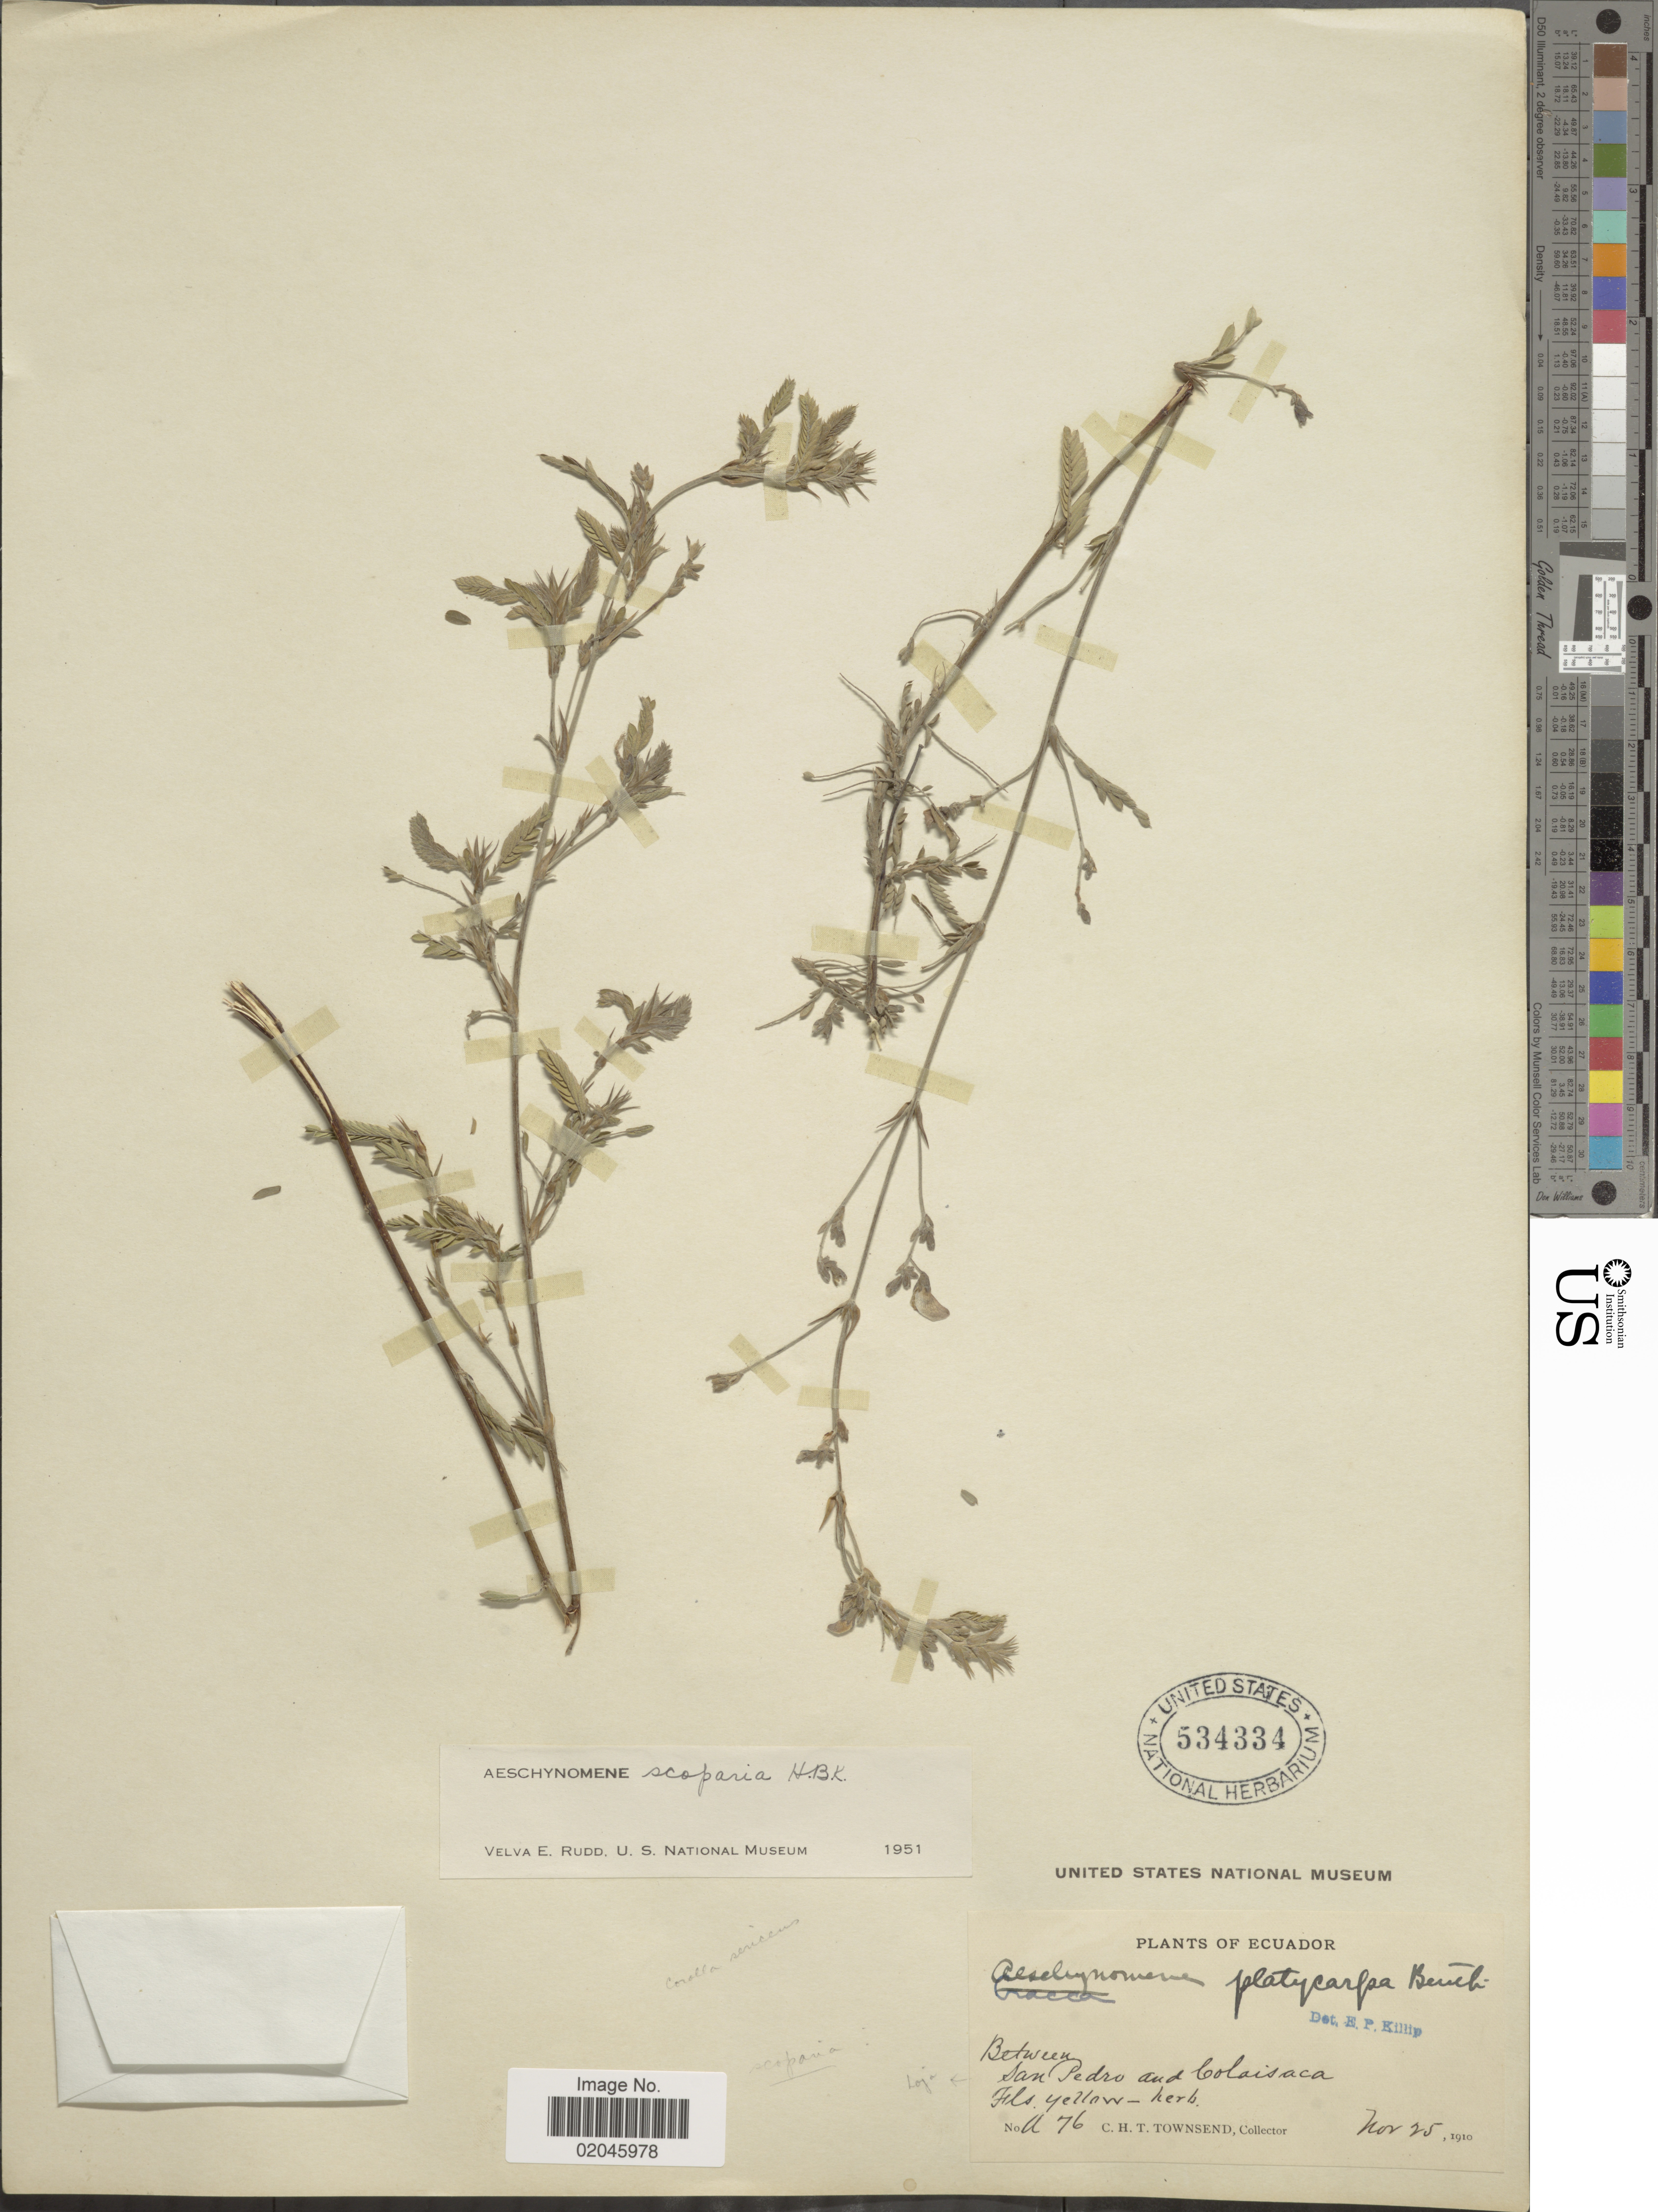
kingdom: Plantae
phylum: Tracheophyta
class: Magnoliopsida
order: Fabales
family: Fabaceae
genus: Aeschynomene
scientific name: Aeschynomene scoparia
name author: Kunth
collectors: C. H. T. Townsend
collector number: A76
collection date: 1910-11-25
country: Ecuador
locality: Between San Pedro and Colaisaca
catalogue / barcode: US 534334